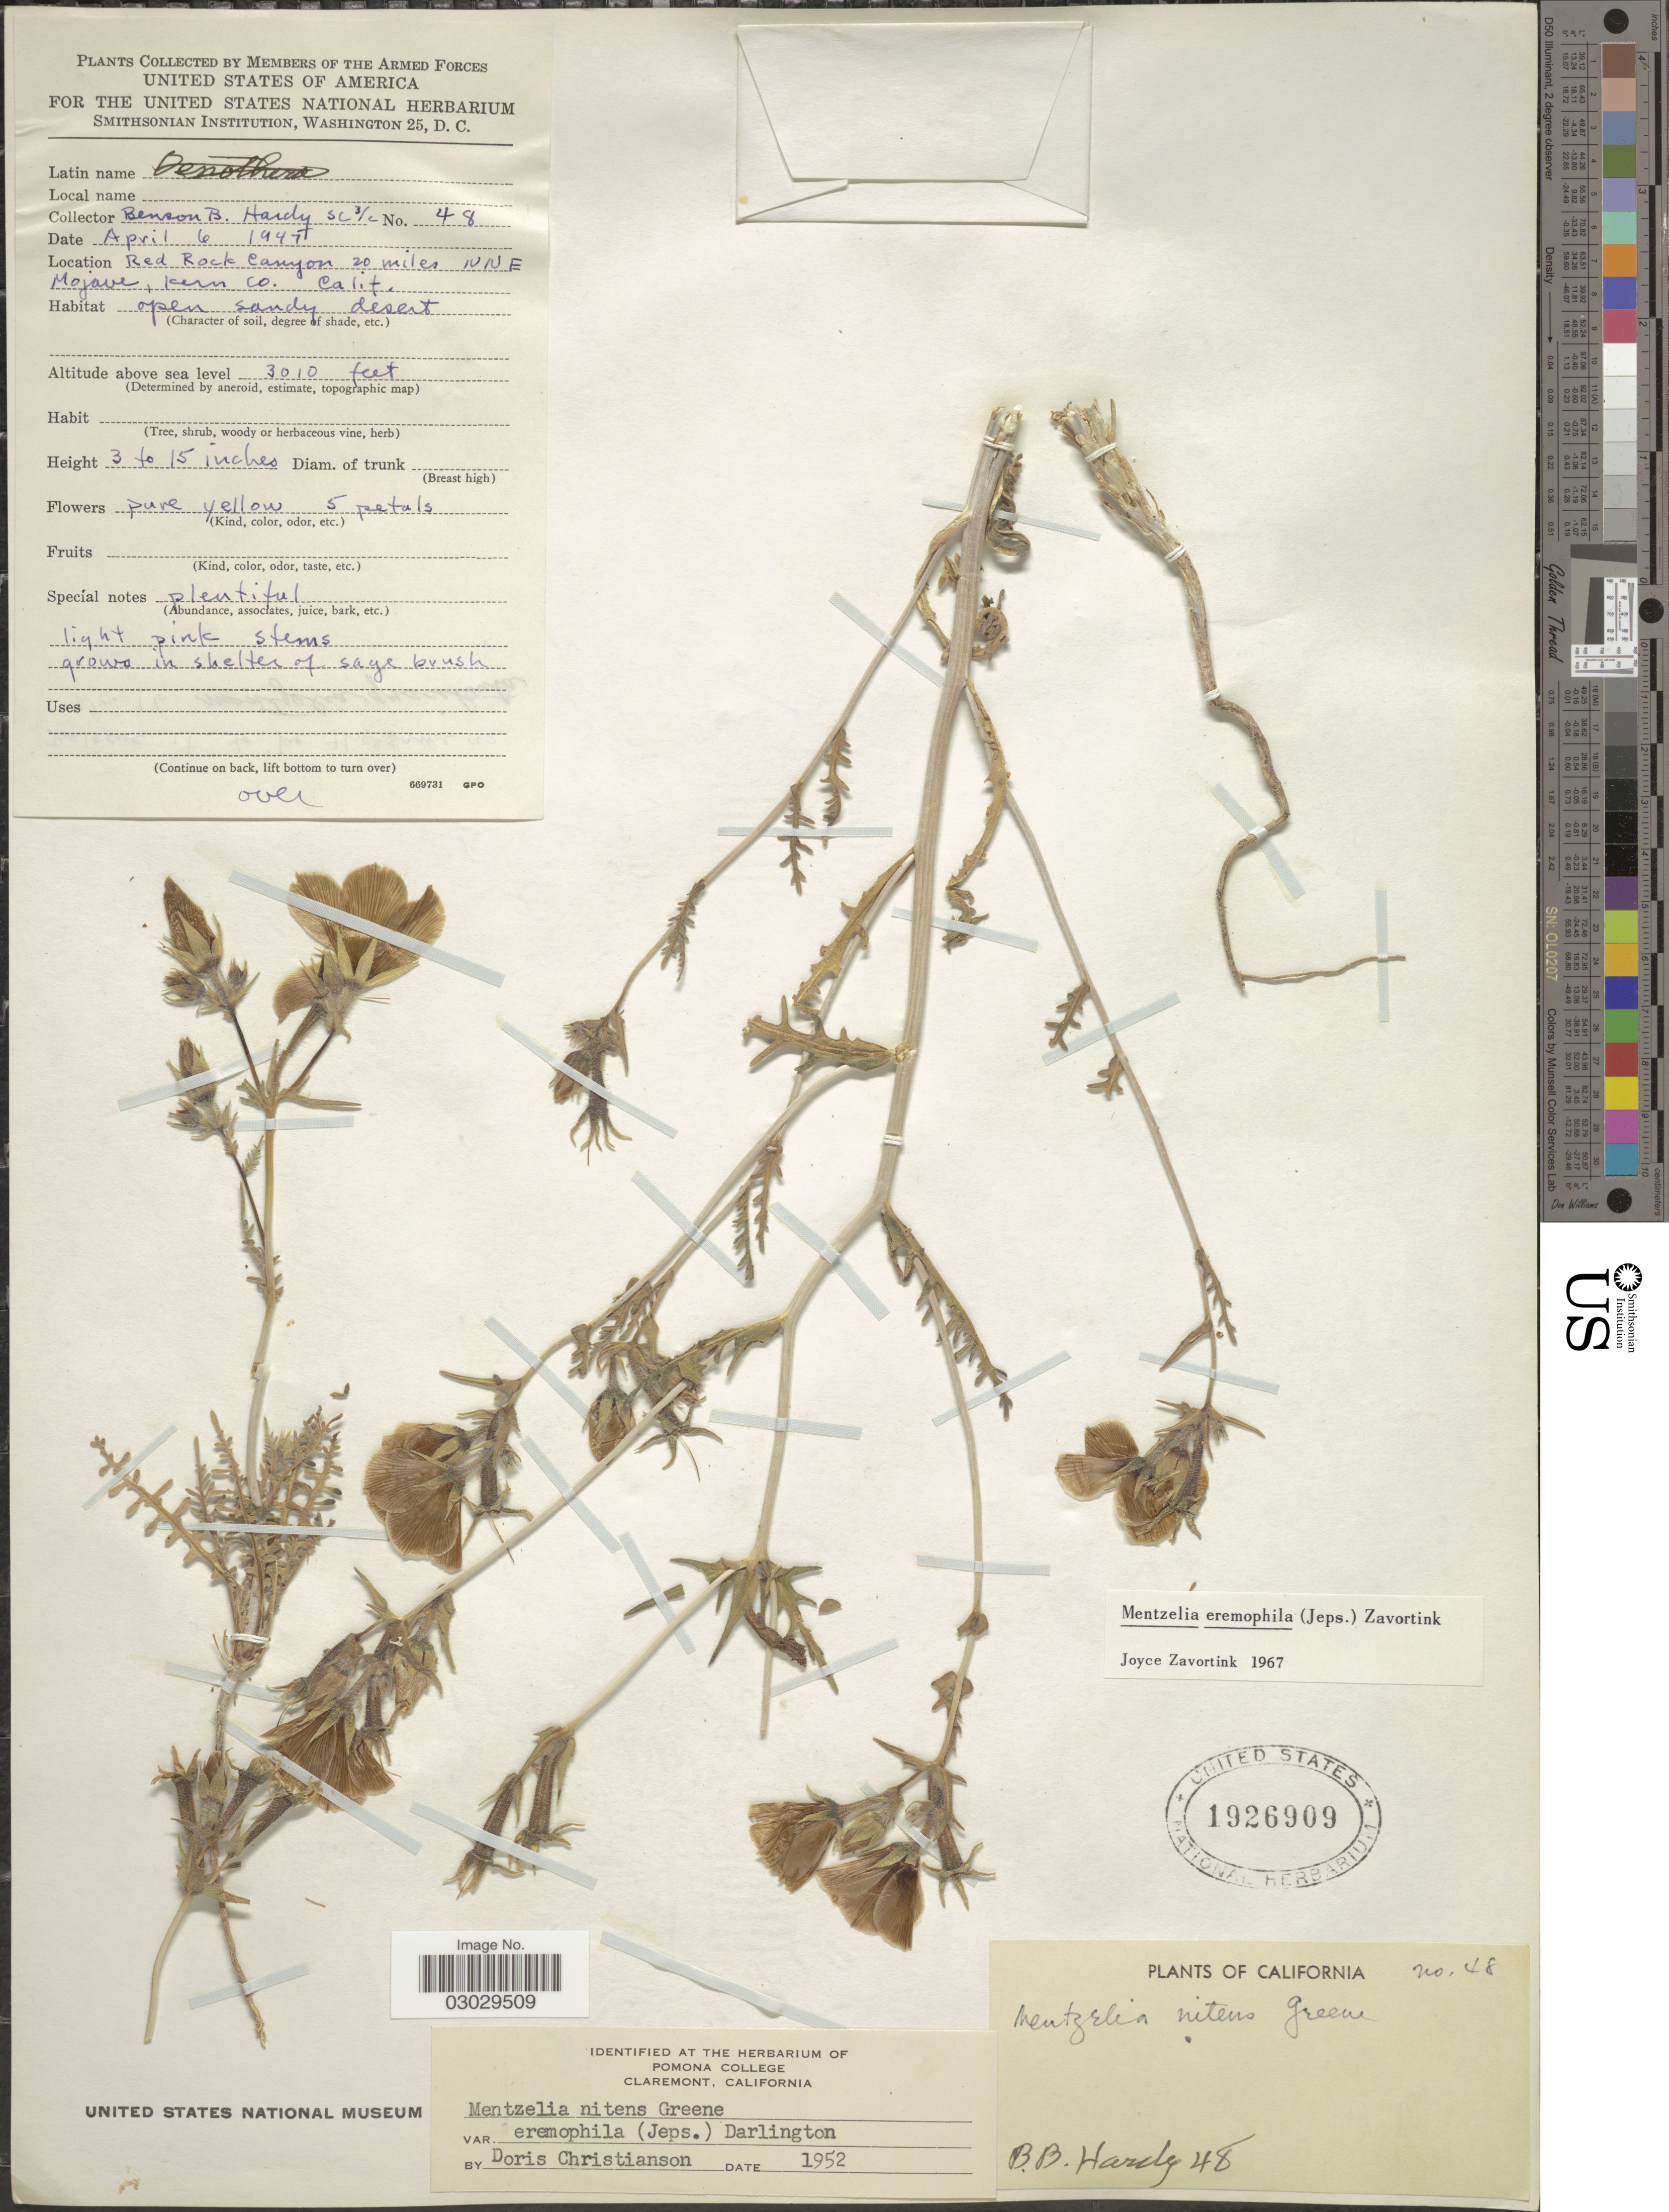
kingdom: Plantae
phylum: Tracheophyta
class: Magnoliopsida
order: Cornales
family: Loasaceae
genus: Mentzelia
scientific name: Mentzelia eremophila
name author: (Jeps.) H.J. Thomps. & J.E. Roberts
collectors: B. Hardy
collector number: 48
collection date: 1947-04-06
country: United States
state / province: California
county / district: Kern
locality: Red Rock Canyon 20 miles NNE Mojave, Kern Co.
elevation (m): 917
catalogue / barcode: US 1926909